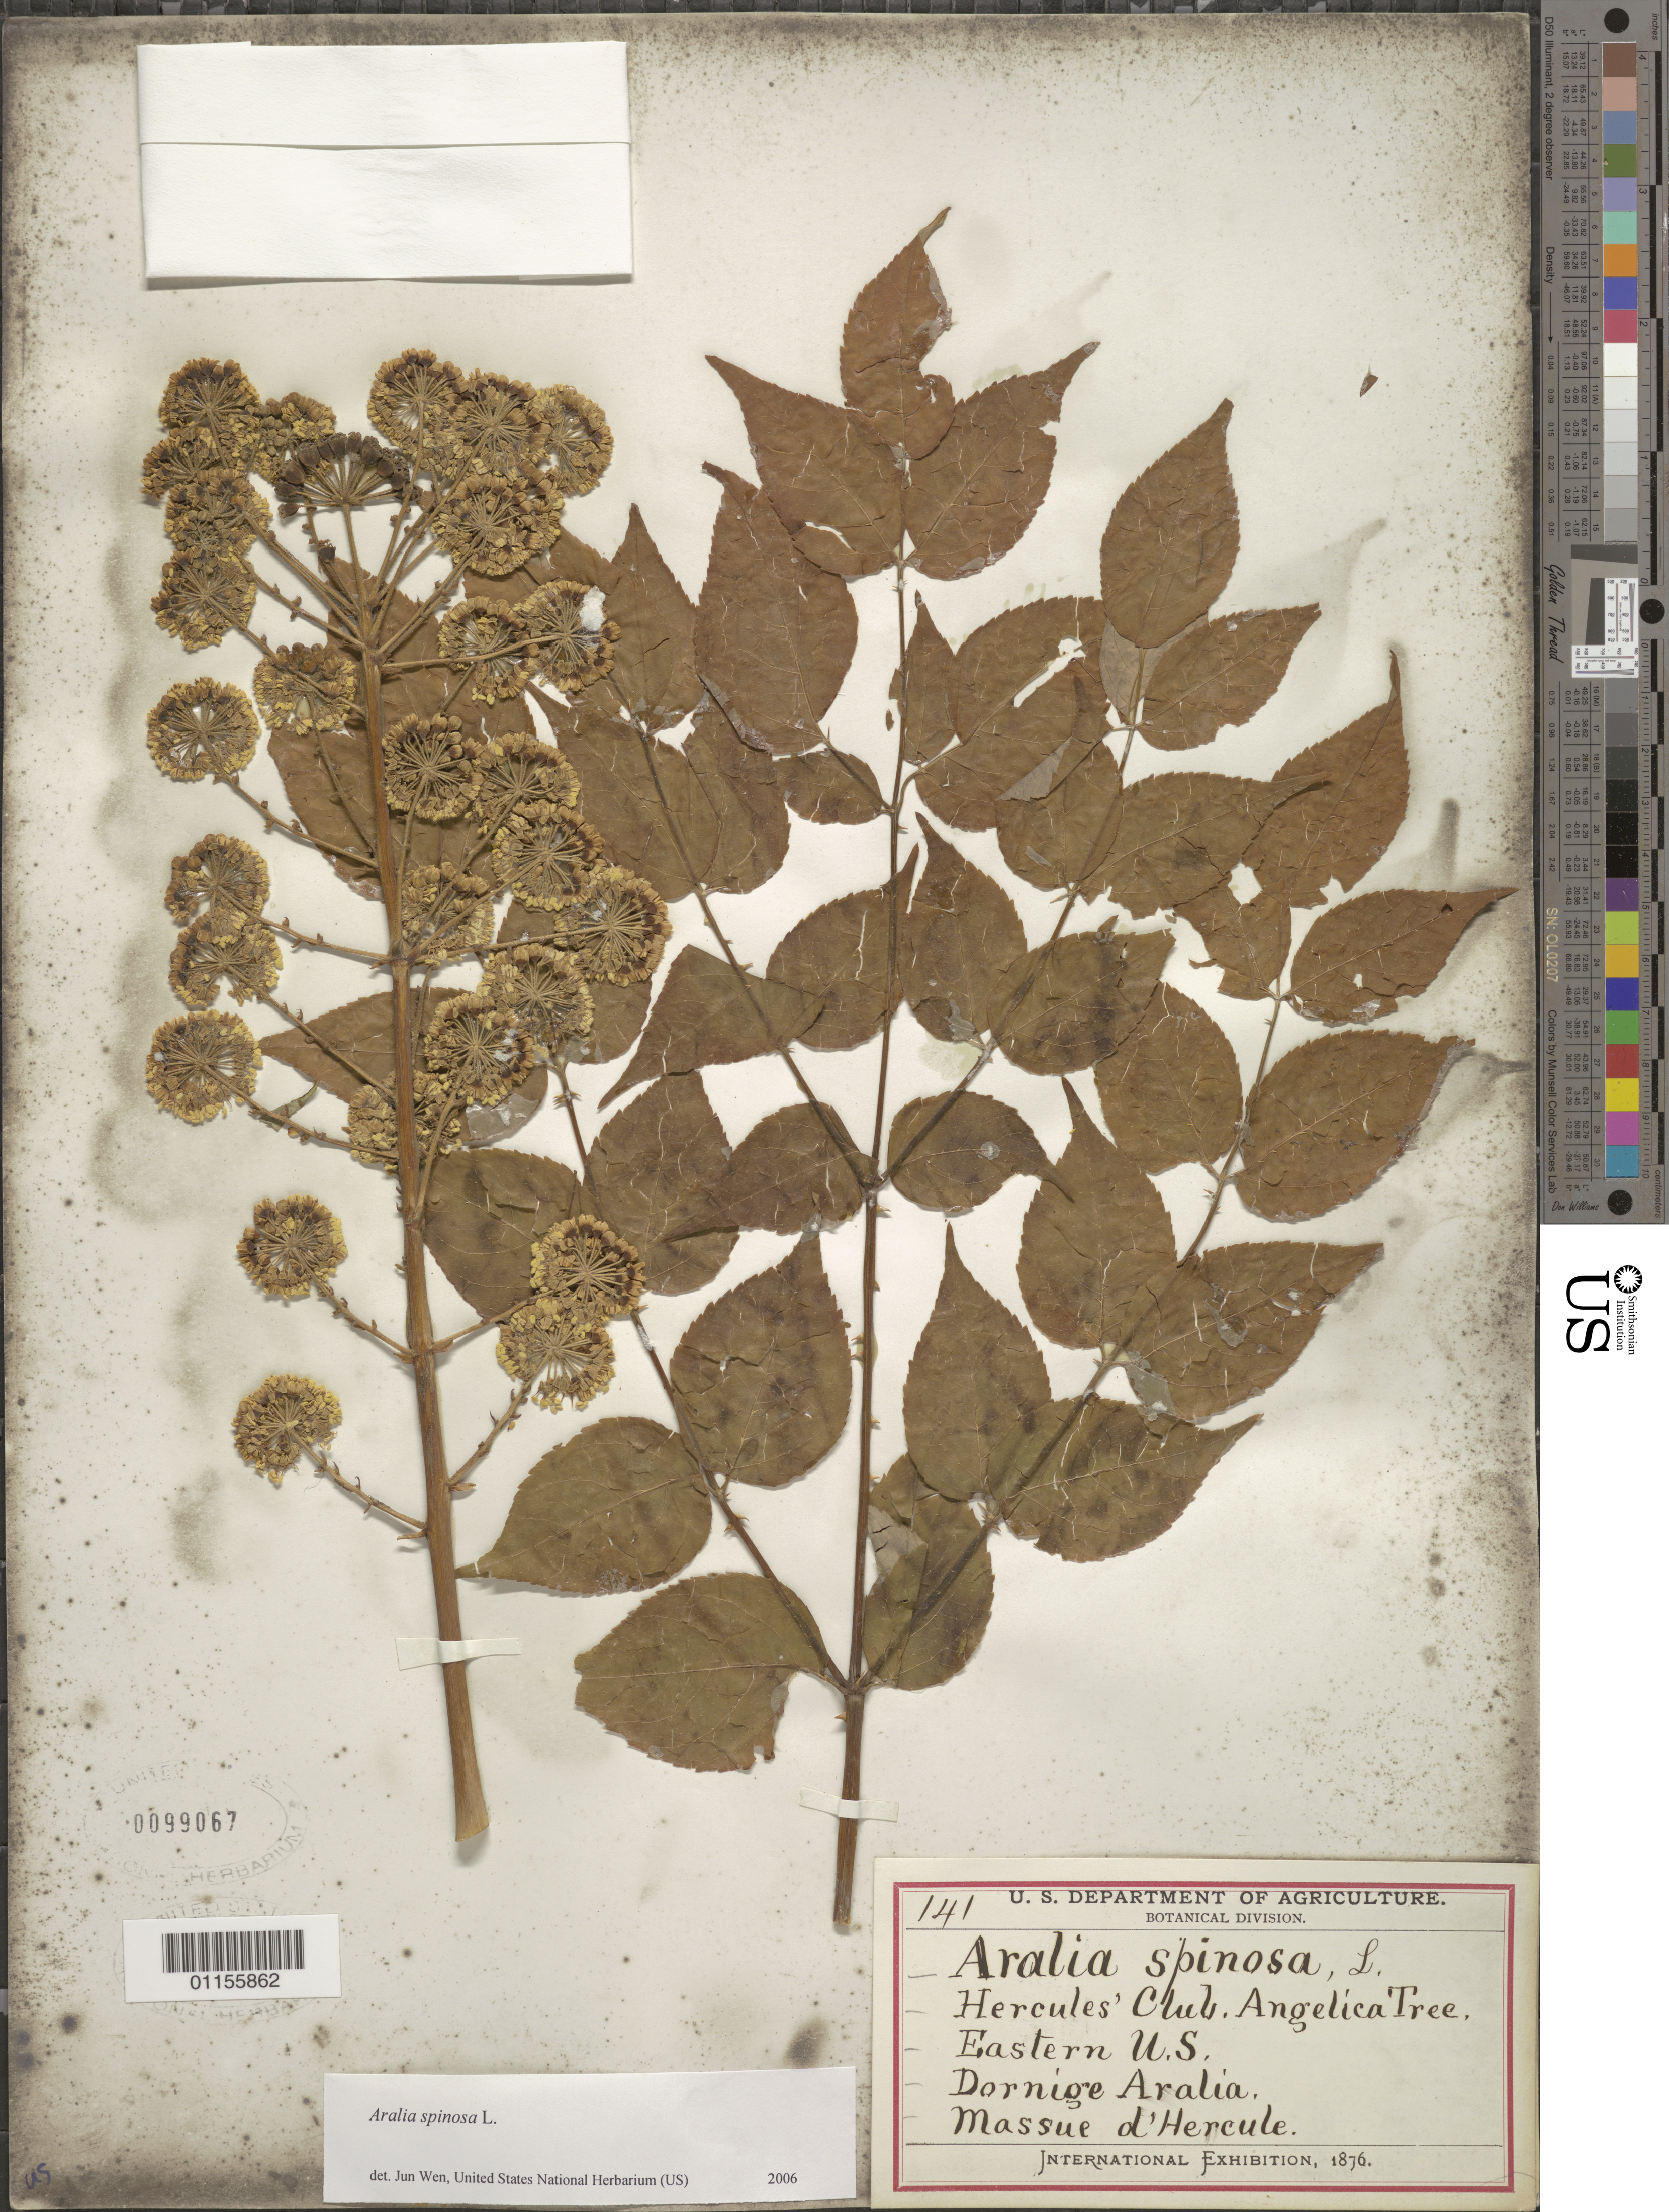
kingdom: Plantae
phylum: Tracheophyta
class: Magnoliopsida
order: Apiales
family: Araliaceae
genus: Aralia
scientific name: Aralia spinosa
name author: L.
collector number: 141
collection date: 1876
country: United States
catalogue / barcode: US 99067